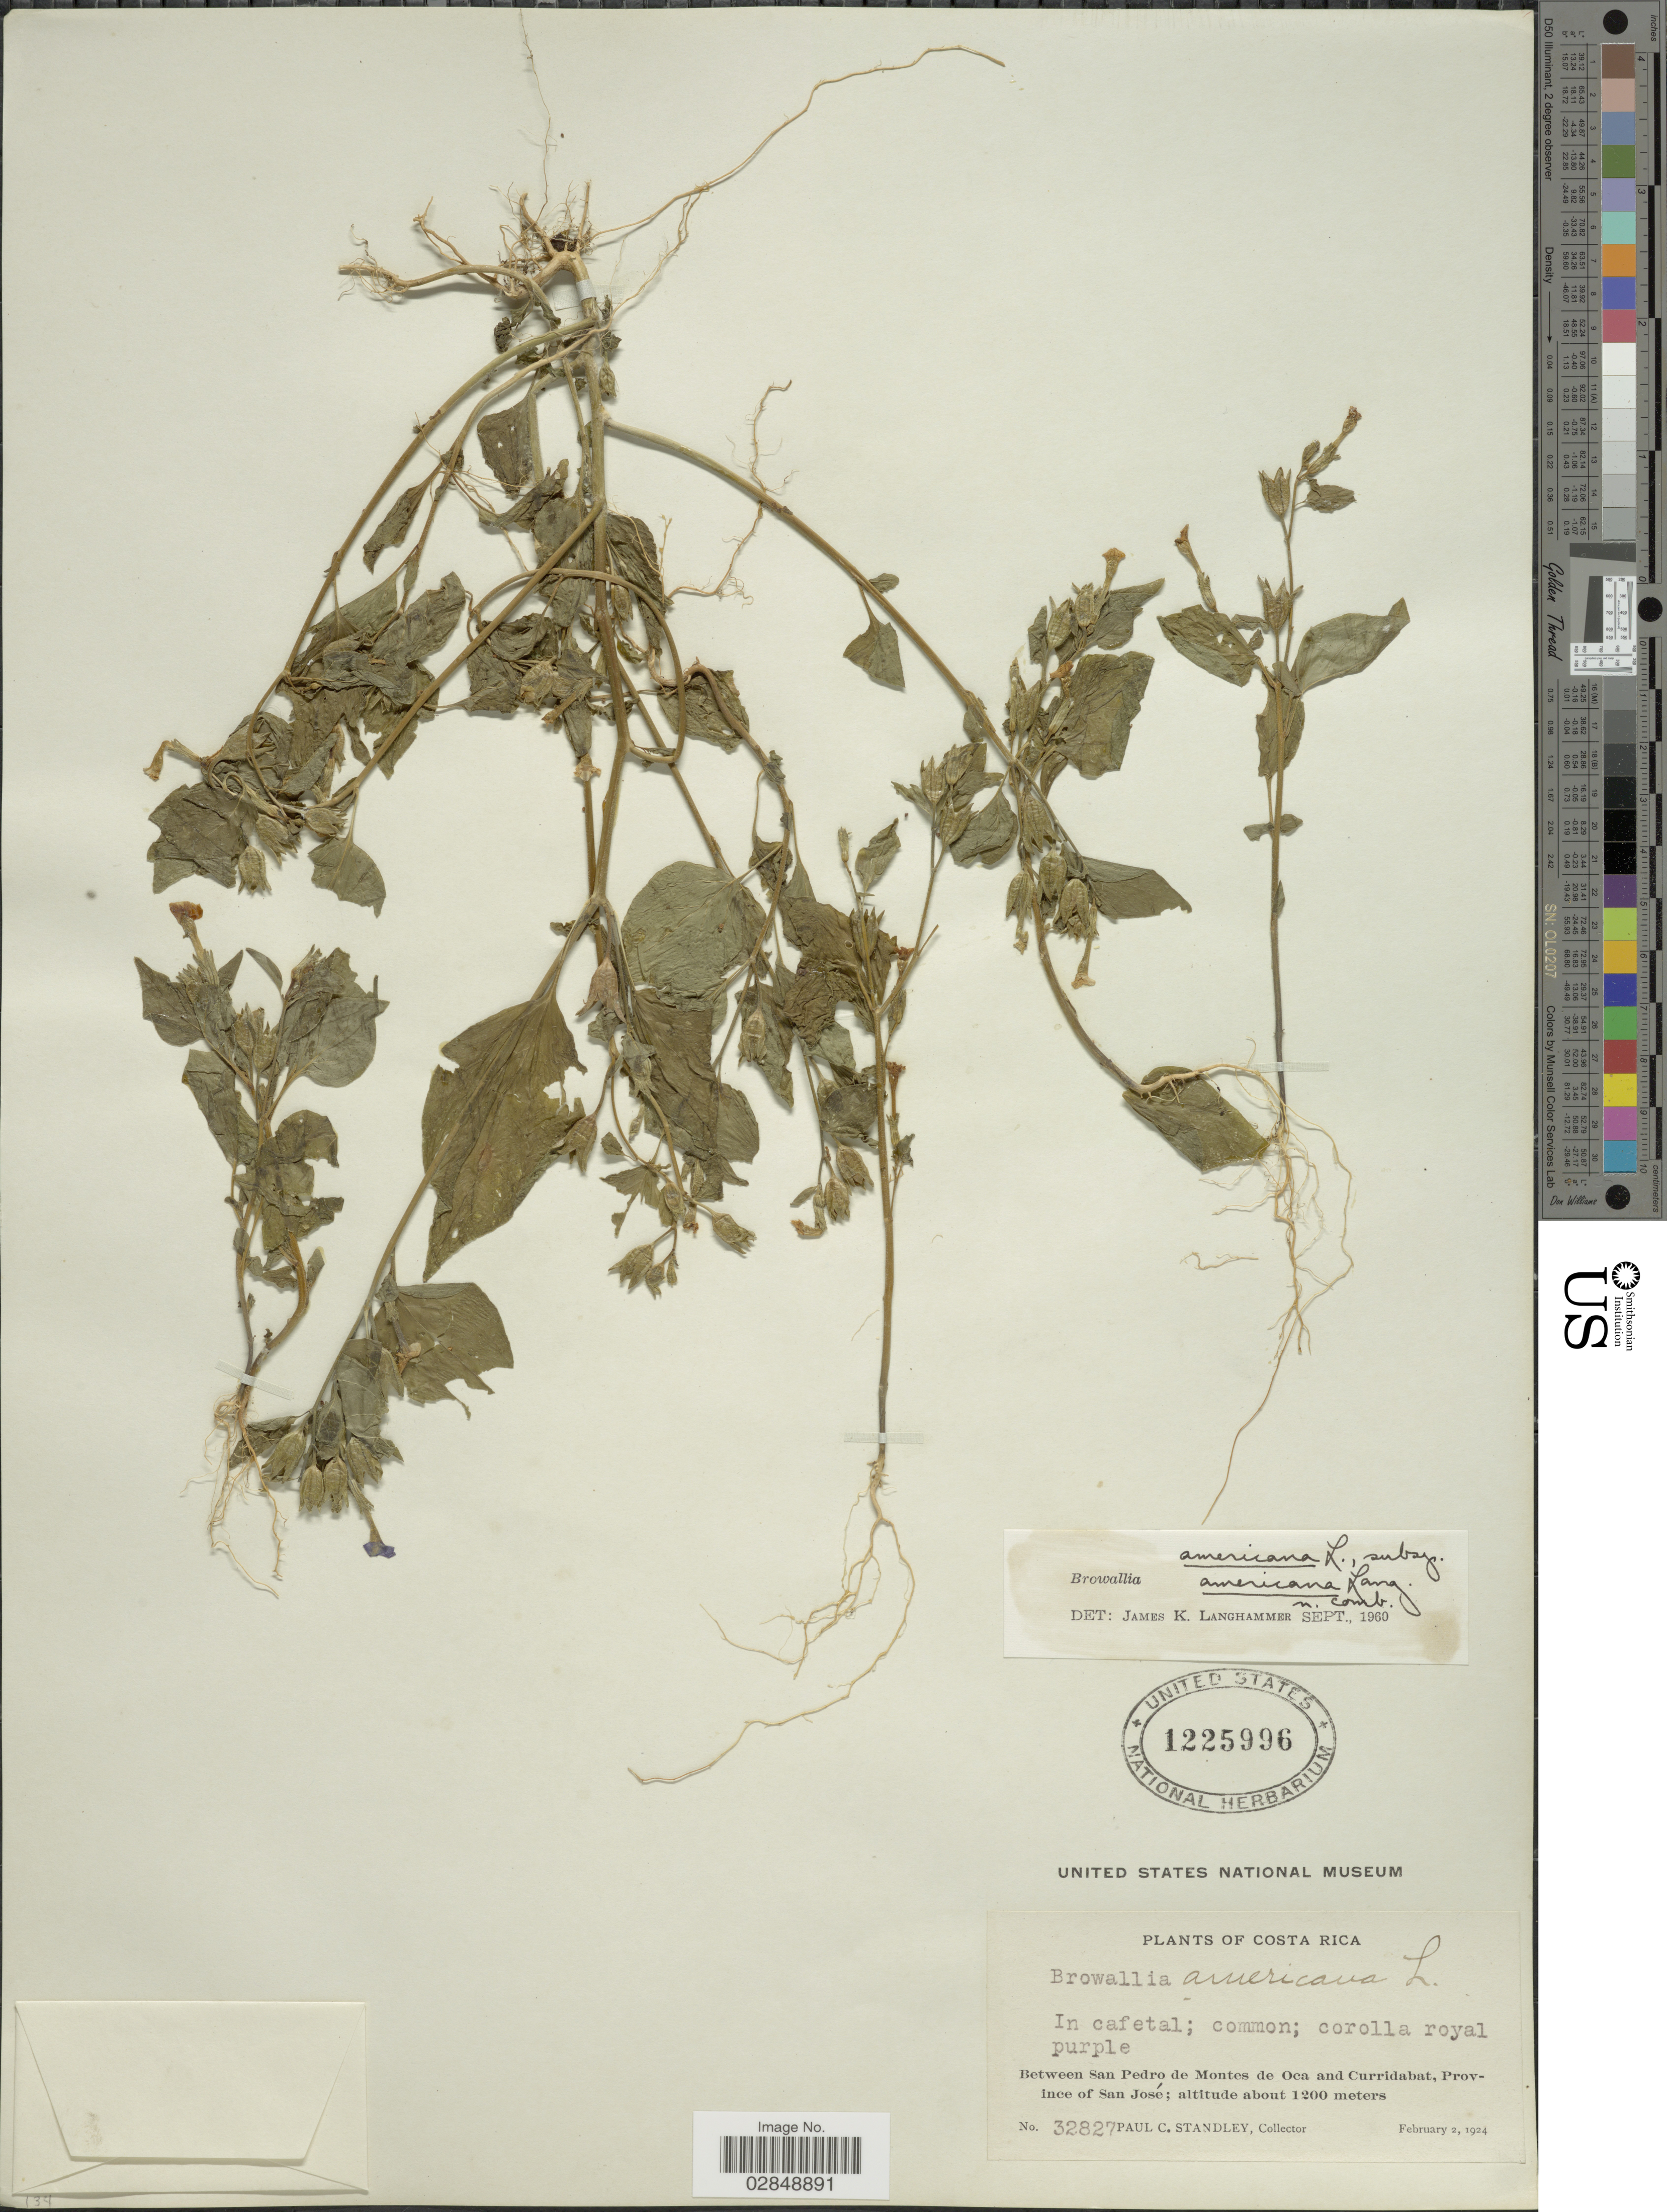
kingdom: Plantae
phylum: Tracheophyta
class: Magnoliopsida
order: Solanales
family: Solanaceae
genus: Browallia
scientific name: Browallia americana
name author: L.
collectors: P. C. Standley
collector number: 32827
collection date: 1924-02-02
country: Costa Rica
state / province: San José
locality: Between San Pedro de Montes de Oca and Curridabat.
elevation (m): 1200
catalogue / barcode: US 1225996